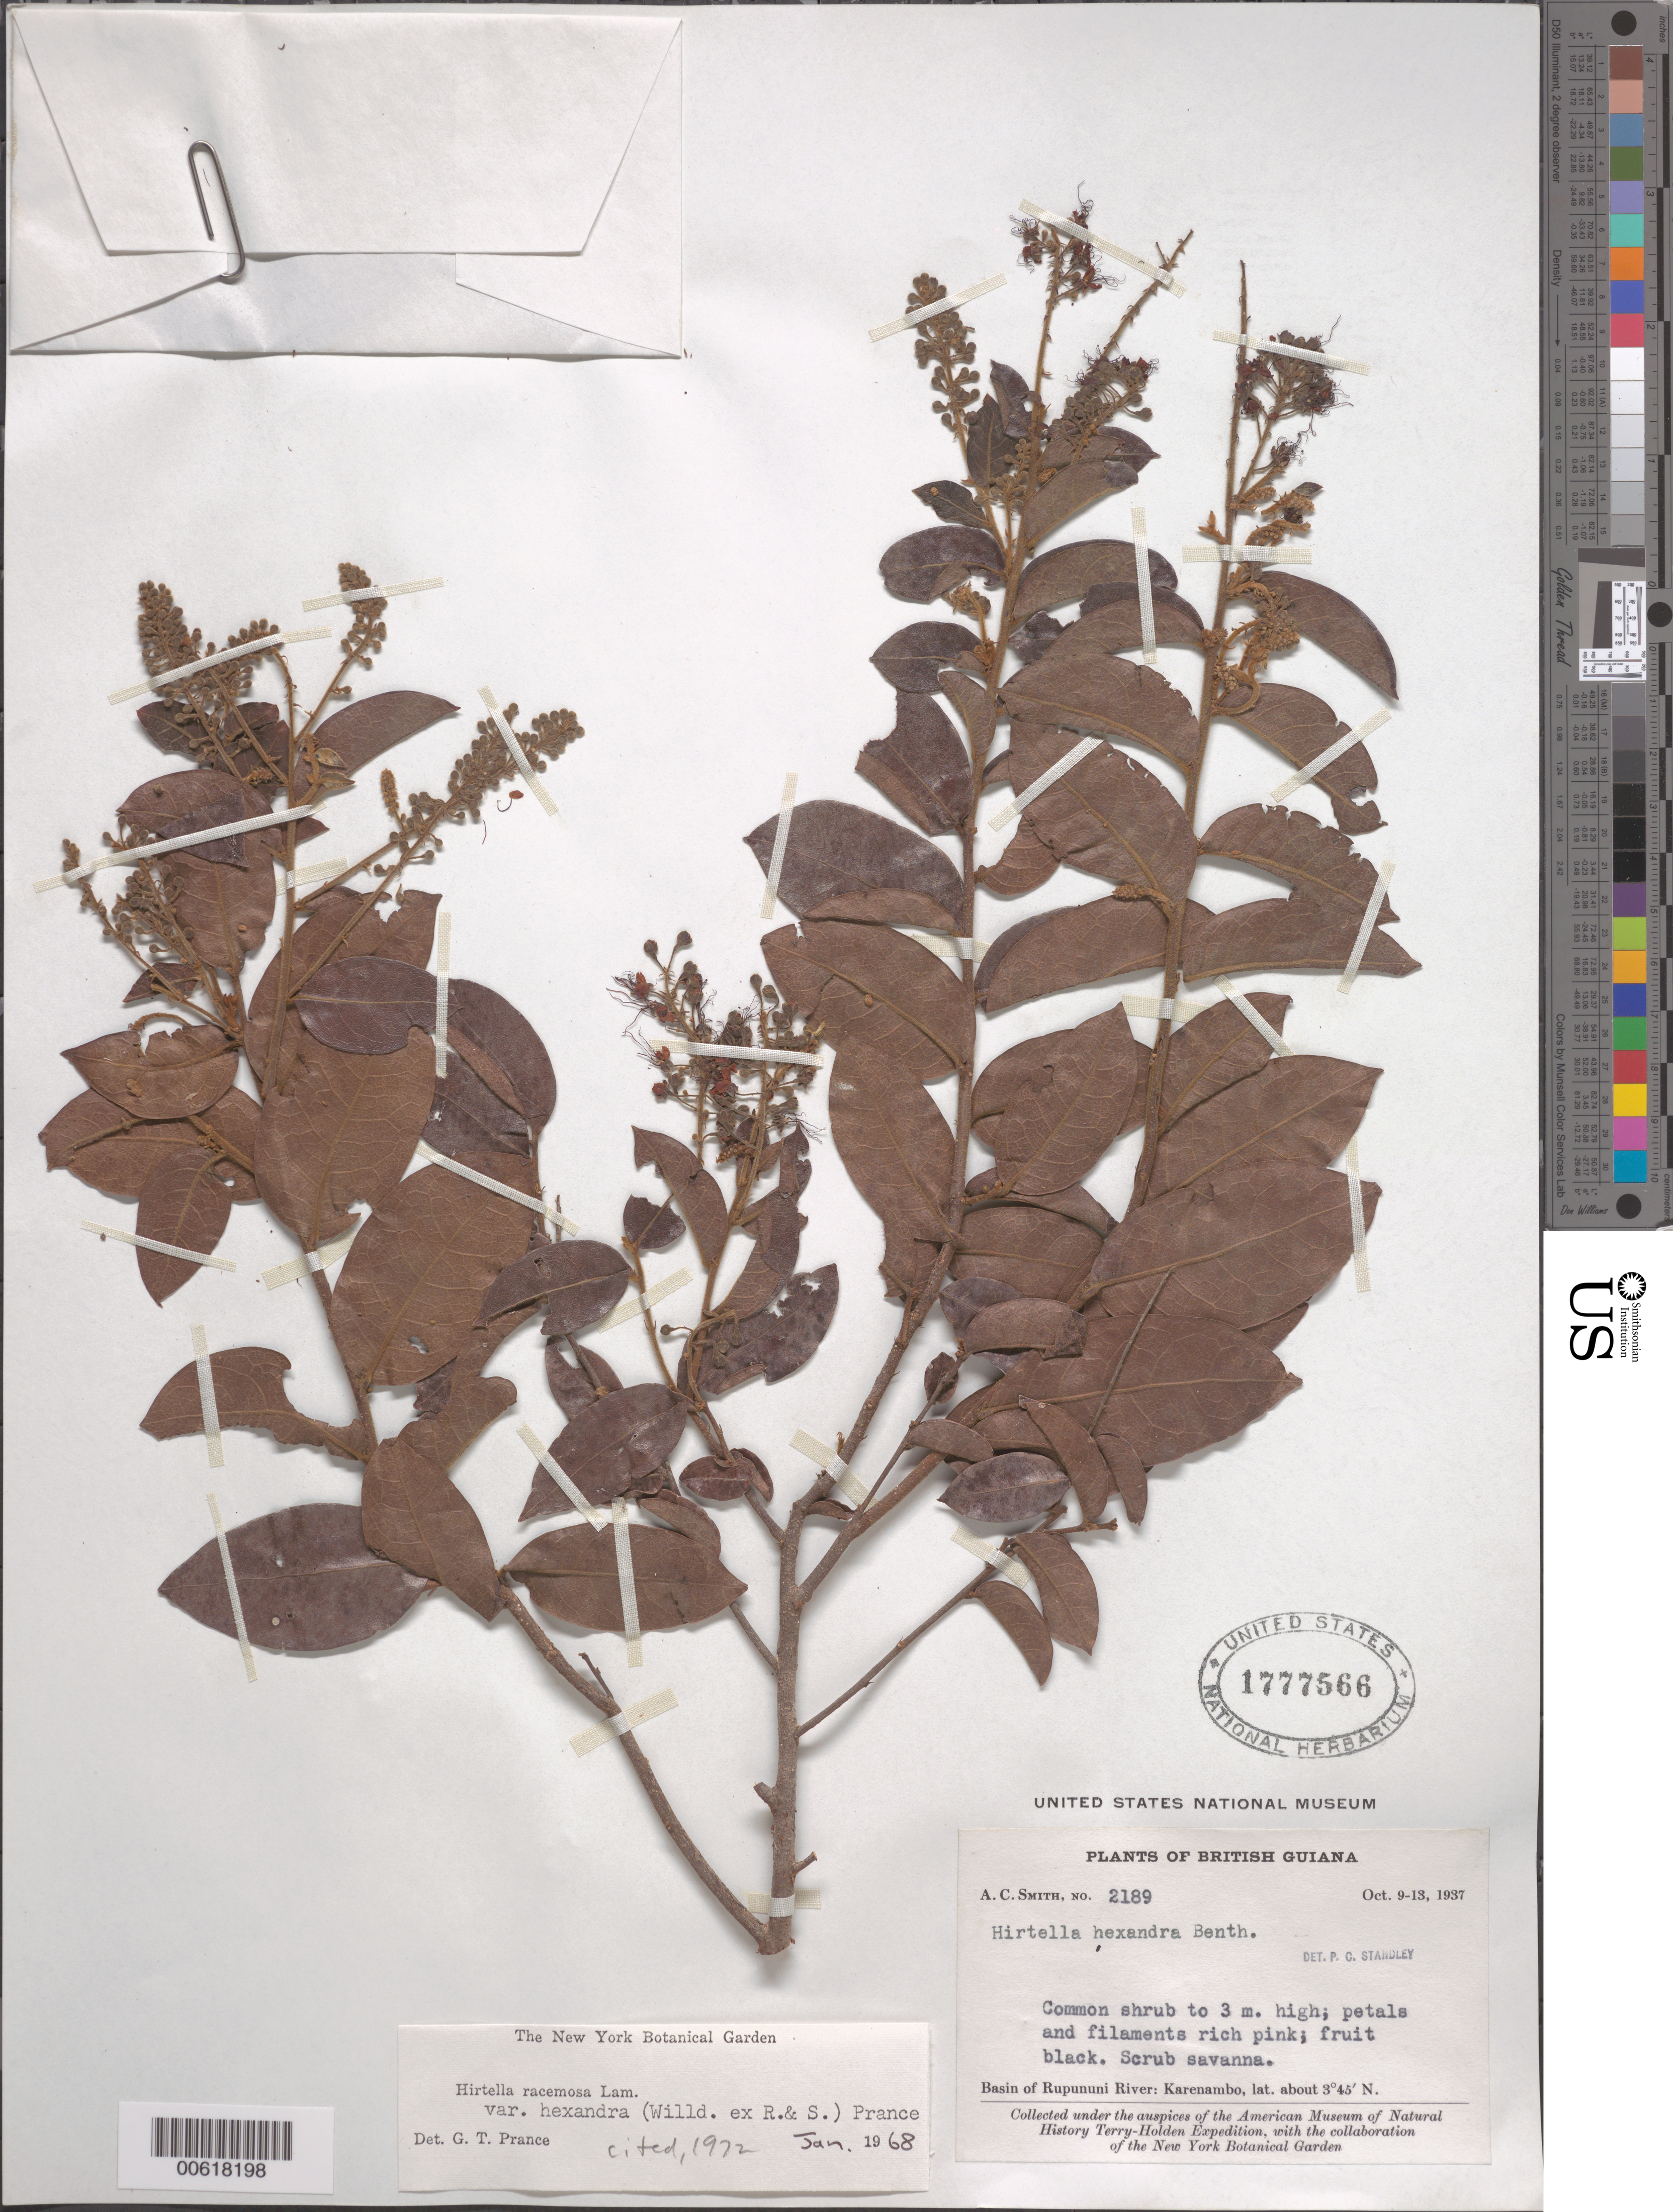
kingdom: Plantae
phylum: Tracheophyta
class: Magnoliopsida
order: Malpighiales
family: Chrysobalanaceae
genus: Hirtella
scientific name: Hirtella racemosa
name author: Lam.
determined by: Prance, G. T.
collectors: A. C. Smith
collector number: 2189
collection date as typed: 9-Oct-37 to 13-Oct-37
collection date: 1937-10-09/1937-10-13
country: Guyana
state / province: U. Takutu-U. Essequibo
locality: Karanambo, Rupununi River basin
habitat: Scrub savanna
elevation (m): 200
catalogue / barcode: US 1777566